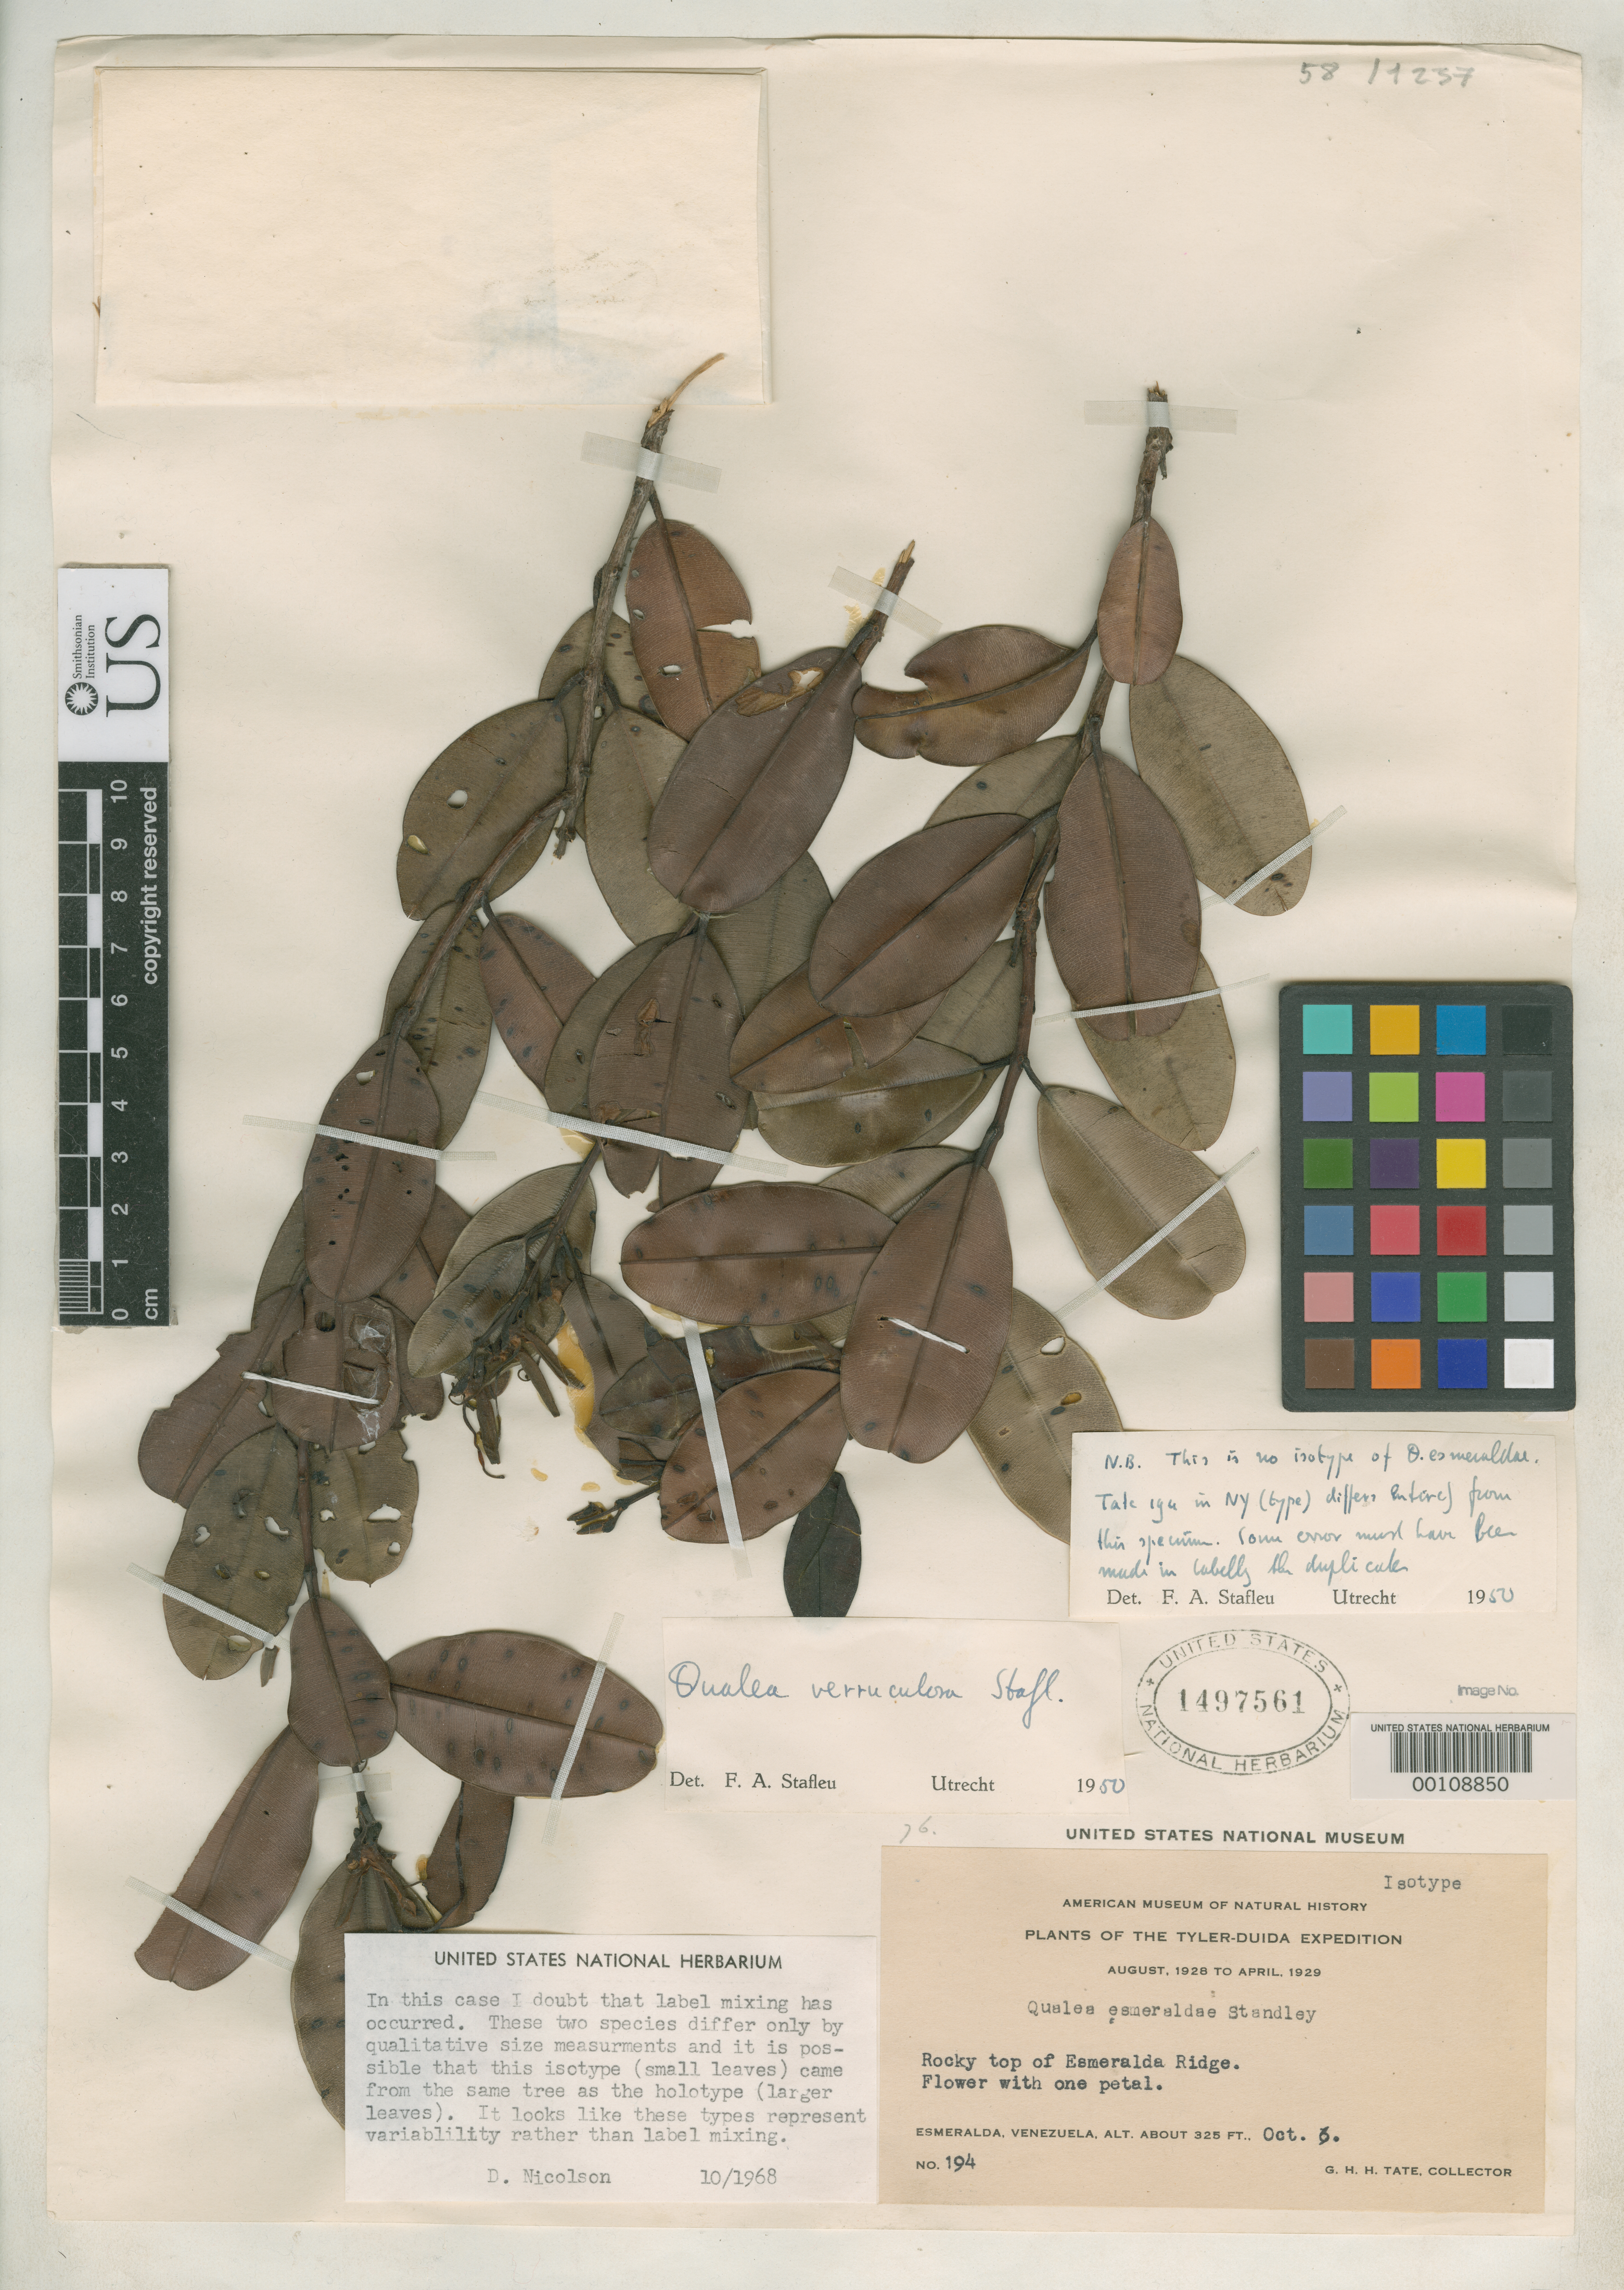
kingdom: Plantae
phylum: Tracheophyta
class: Magnoliopsida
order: Myrtales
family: Vochysiaceae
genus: Qualea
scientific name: Qualea esmeraldae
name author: Standl.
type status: Type Fragment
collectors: G. H. H.Tate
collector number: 194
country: Venezuela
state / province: Mérida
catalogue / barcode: US 1497561